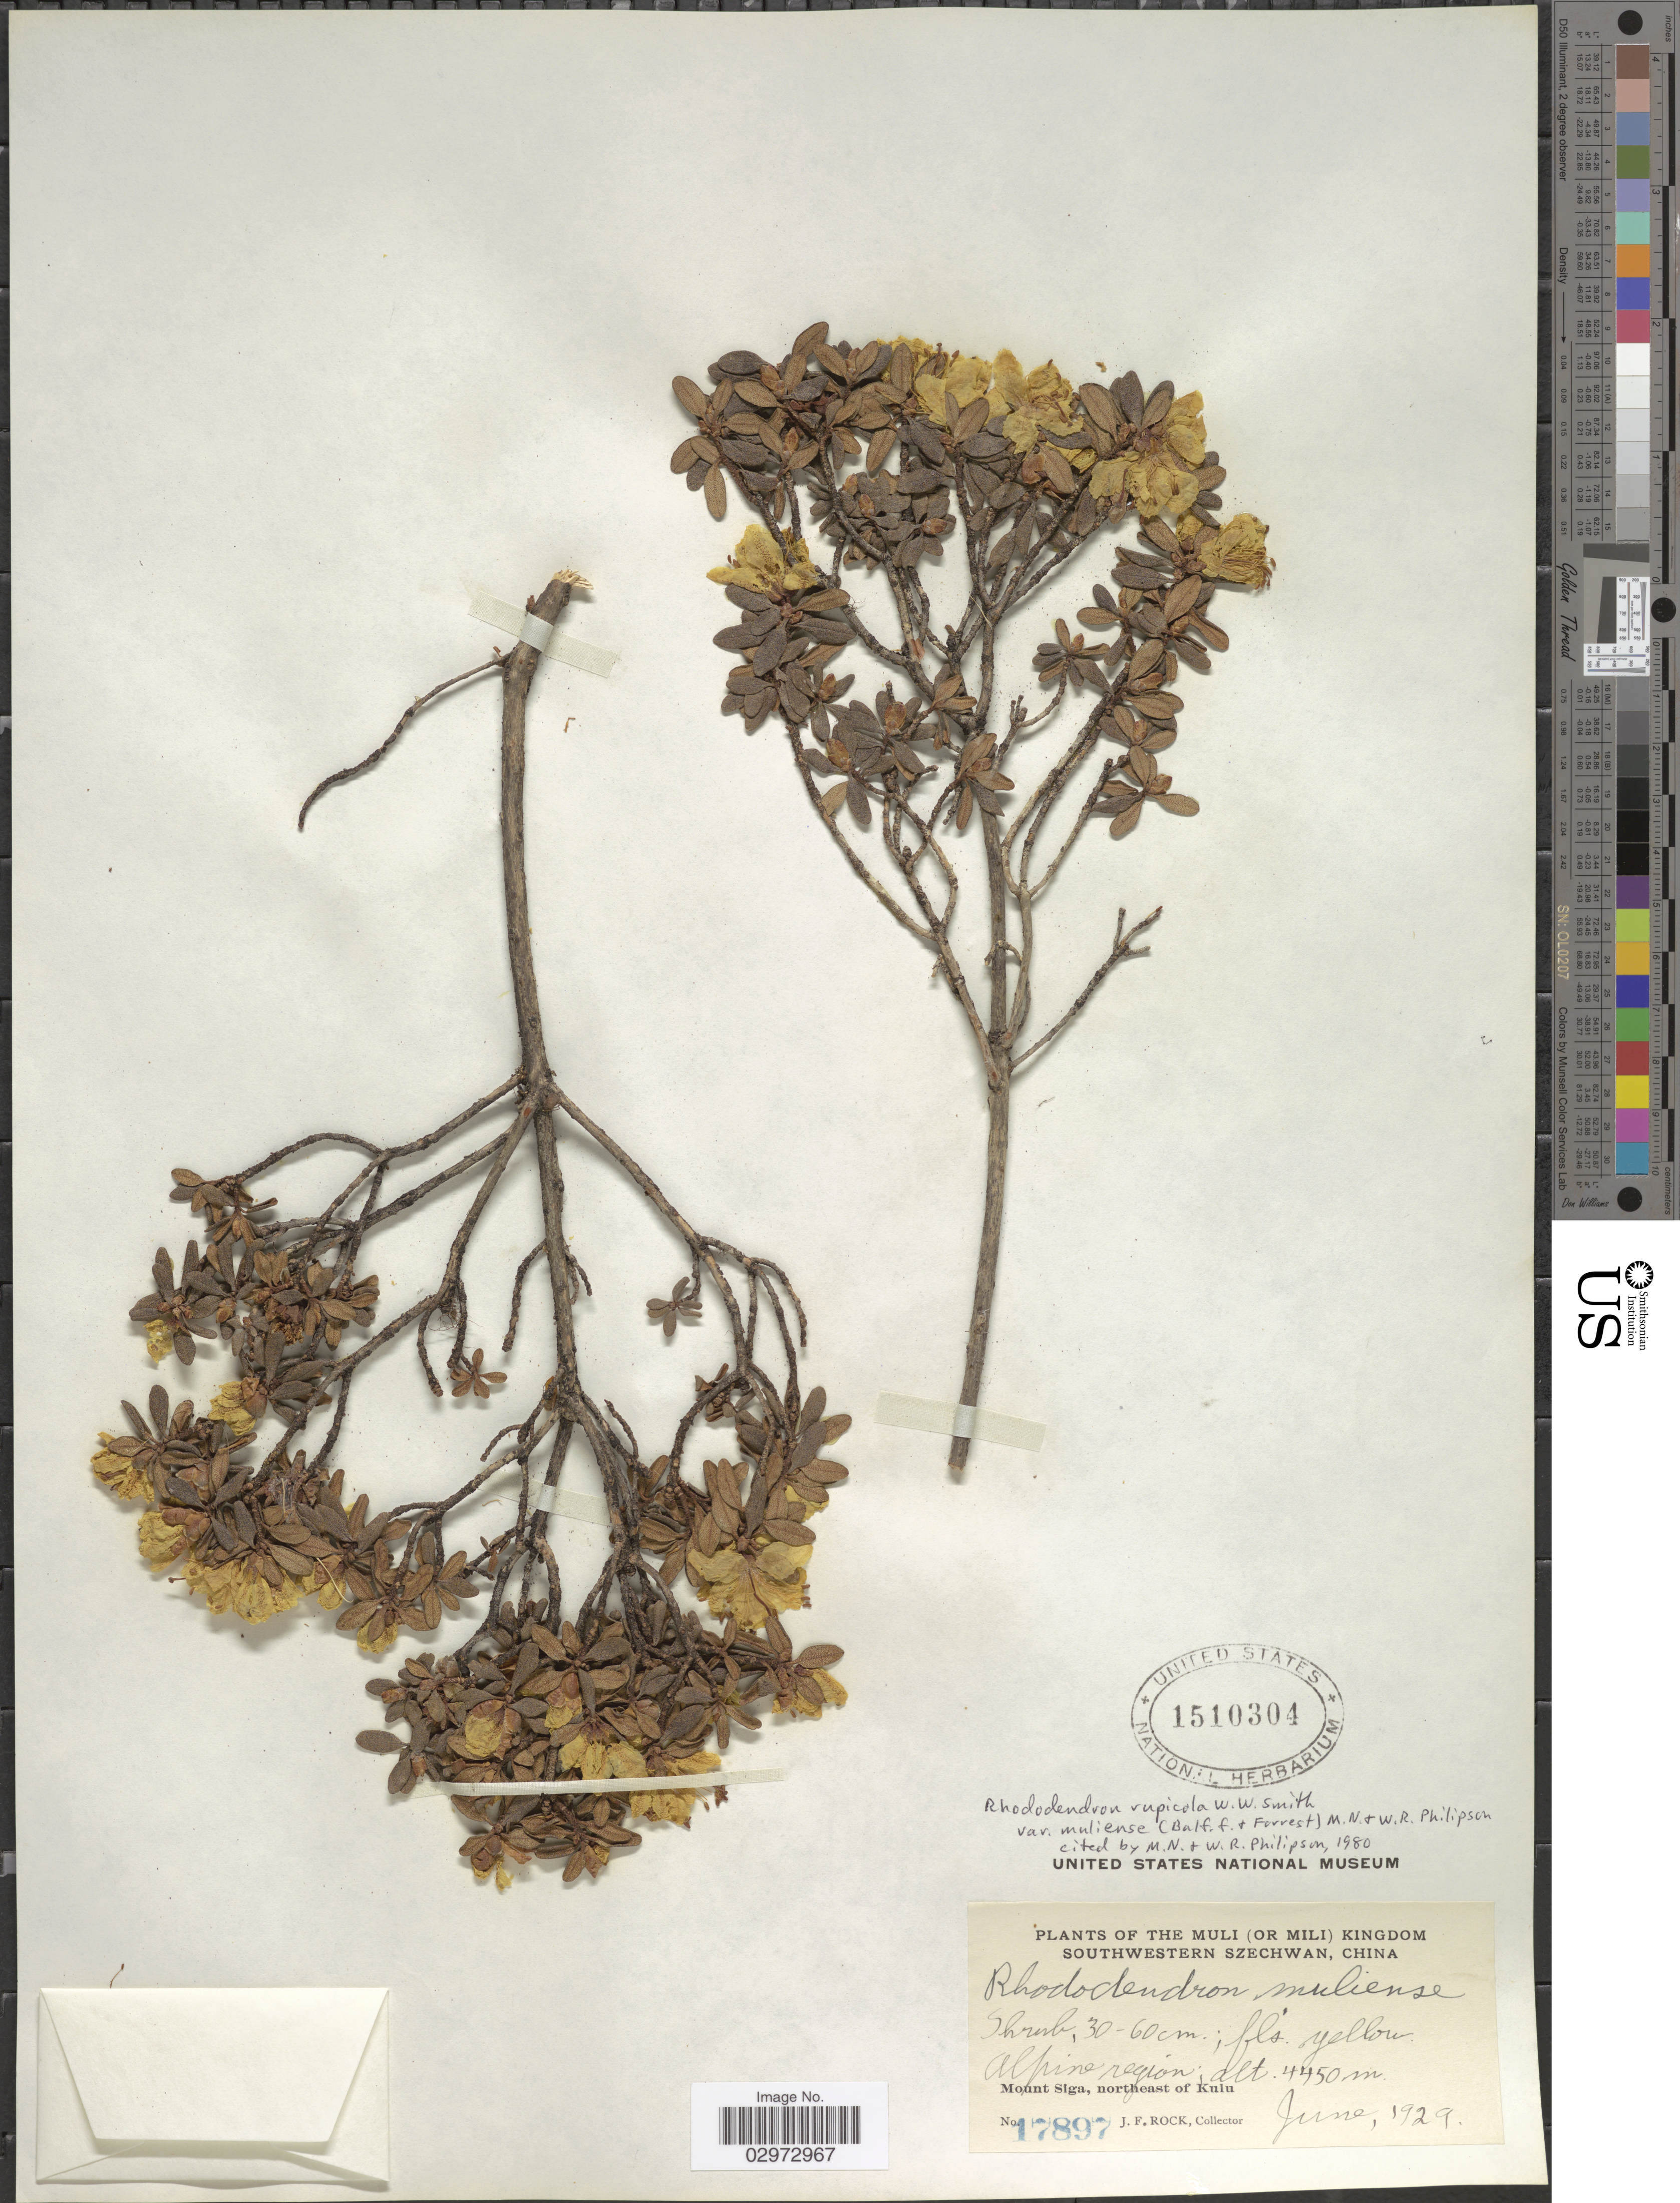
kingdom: Plantae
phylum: Tracheophyta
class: Magnoliopsida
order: Ericales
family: Ericaceae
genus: Rhododendron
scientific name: Rhododendron rupicola var. muliense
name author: (Balf. f. & Forrest) Philipson & M. N. Philipson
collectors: J. Rock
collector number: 17897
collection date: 1929-06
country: China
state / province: Sichuan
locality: Muli (or Mili) Kingdom, Southwestern Szechwan, Mount Siga, northeast of Kulu.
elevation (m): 4450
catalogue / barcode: US 1510304